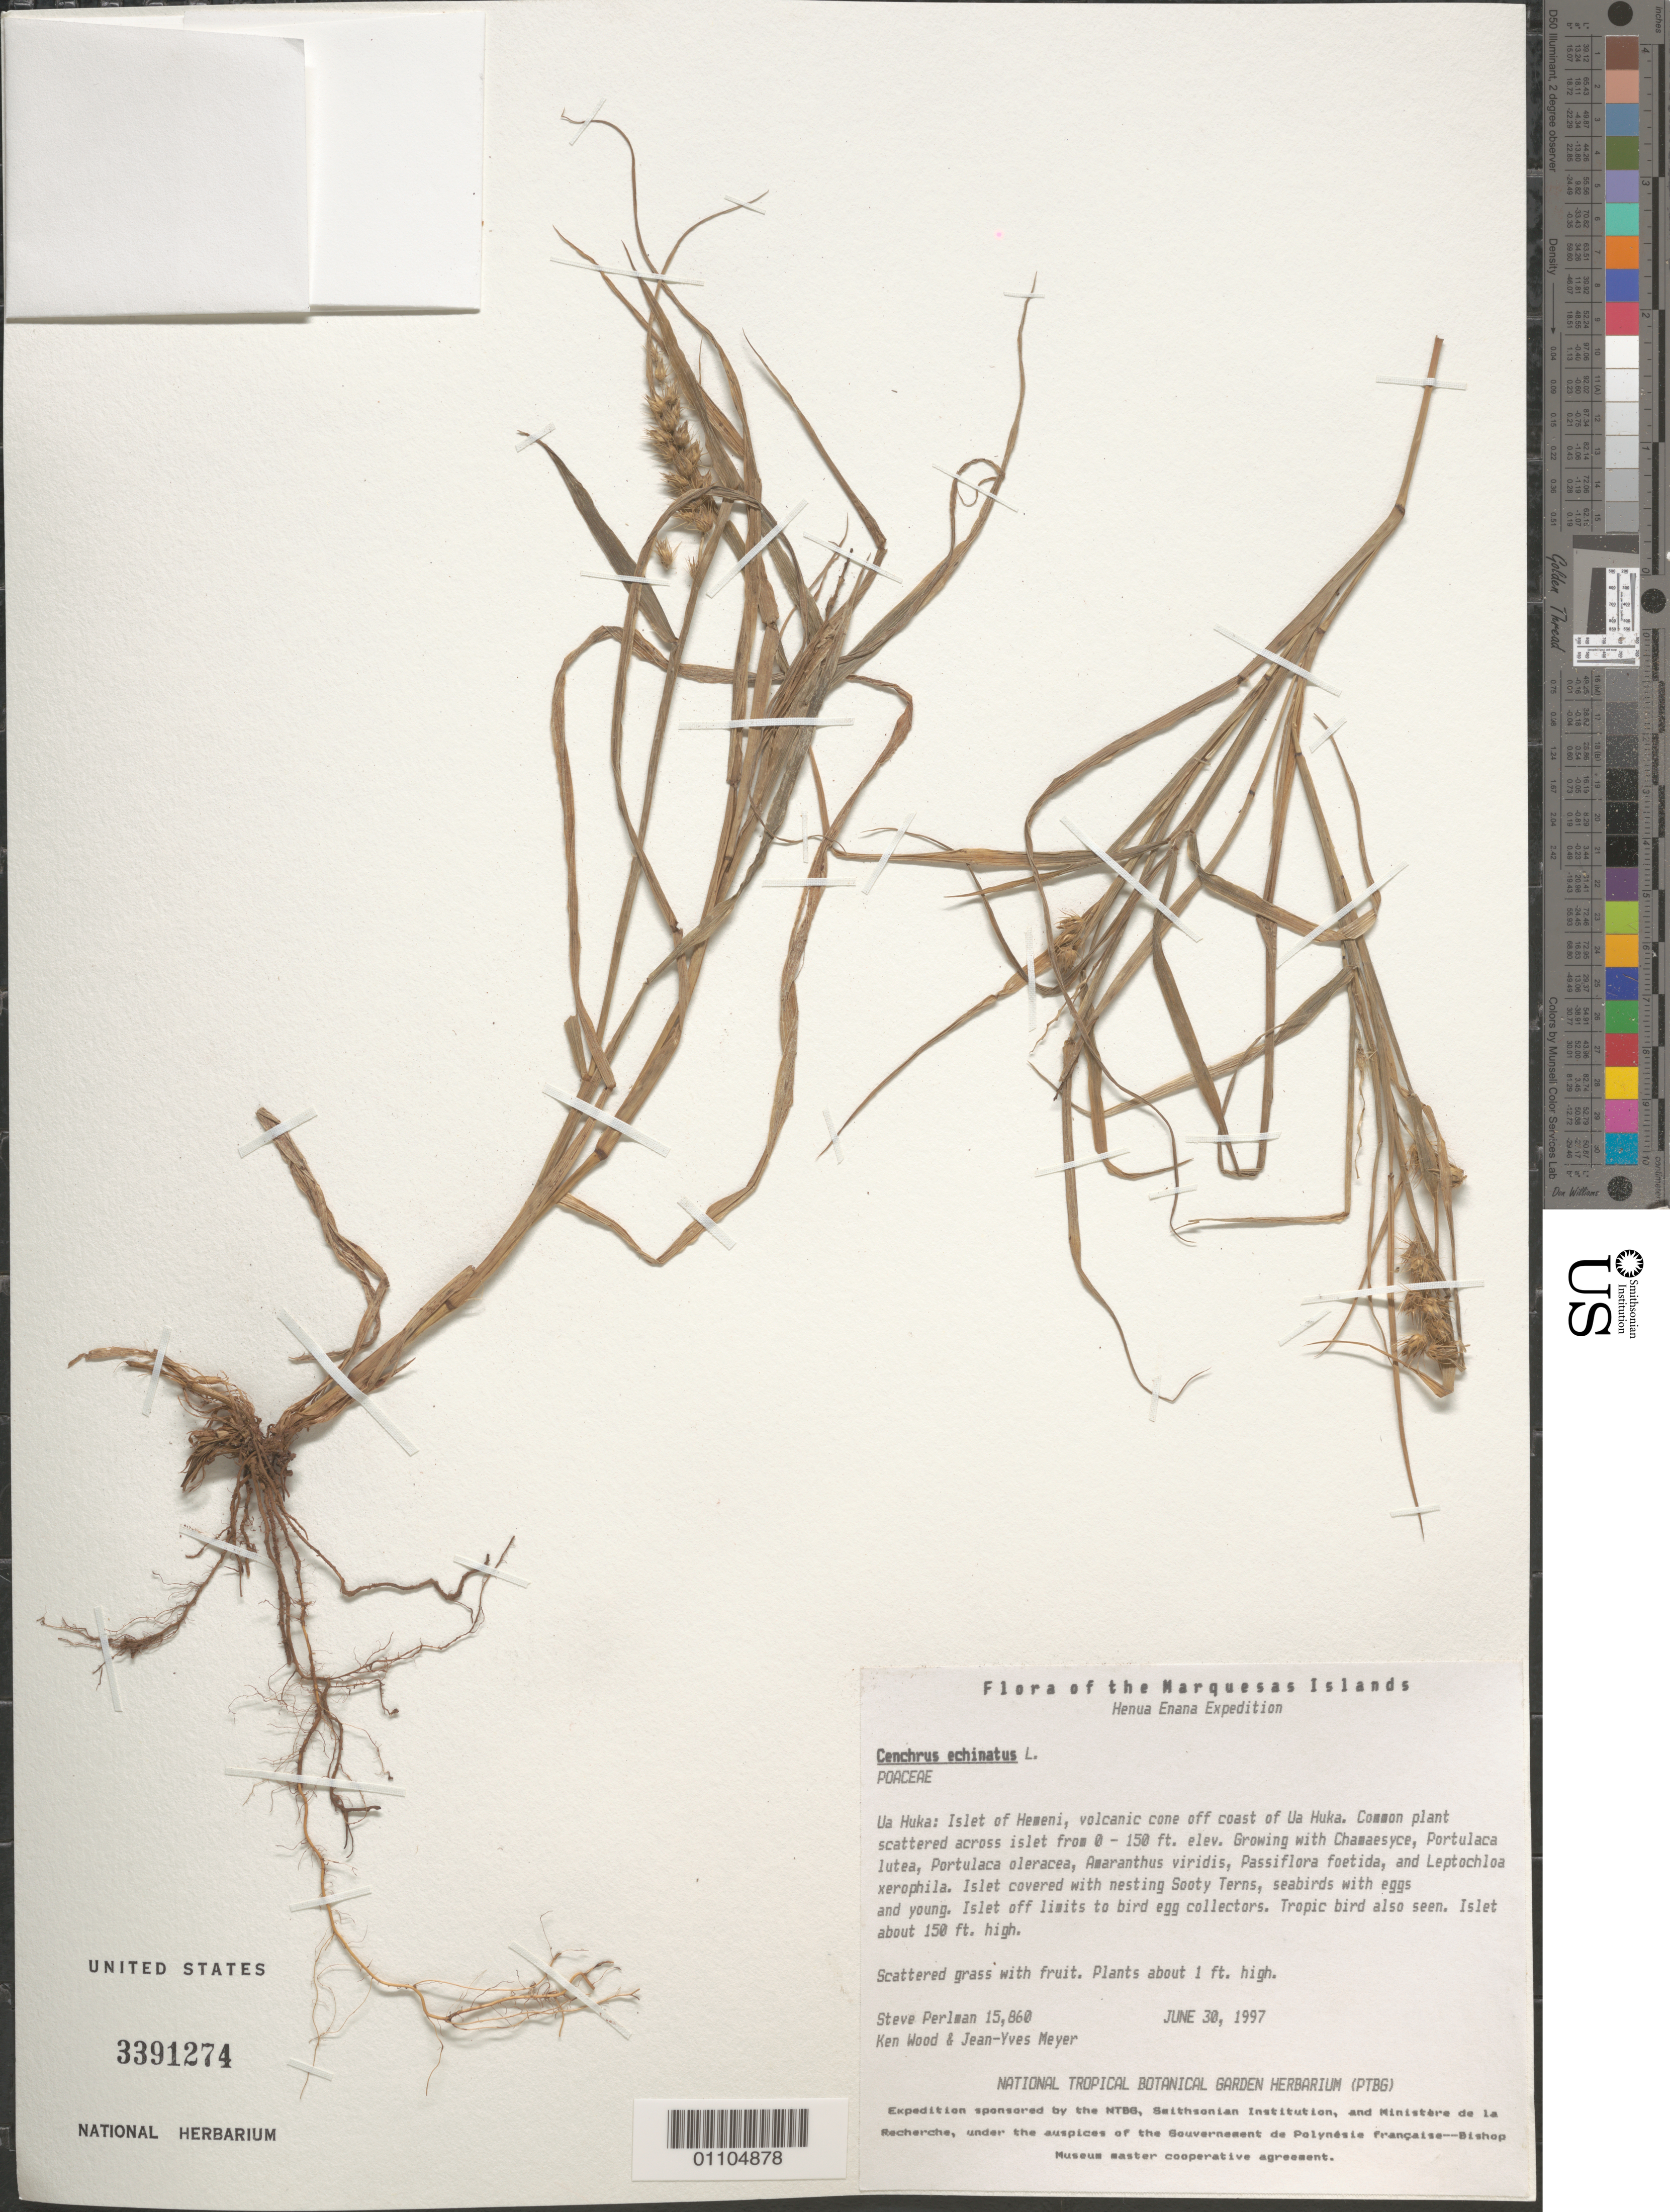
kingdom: Plantae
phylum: Tracheophyta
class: Liliopsida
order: Poales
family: Poaceae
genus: Cenchrus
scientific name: Cenchrus echinatus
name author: L.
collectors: S. P. Perlman, K. R. Wood & J.-Y. Meyer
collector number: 15860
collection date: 1997-06-30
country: French Polynesia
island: Ua Huka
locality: Islet of Hemeni, volcanic cone off coast of Ua Huka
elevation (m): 0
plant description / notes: Islet covered with nesting Sooty Terns, seabirds with eggs, and young. Islet off limits to bird egg collectors. Also seen was Tropic bird.Islet about 150 ft. high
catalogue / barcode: US 3391274